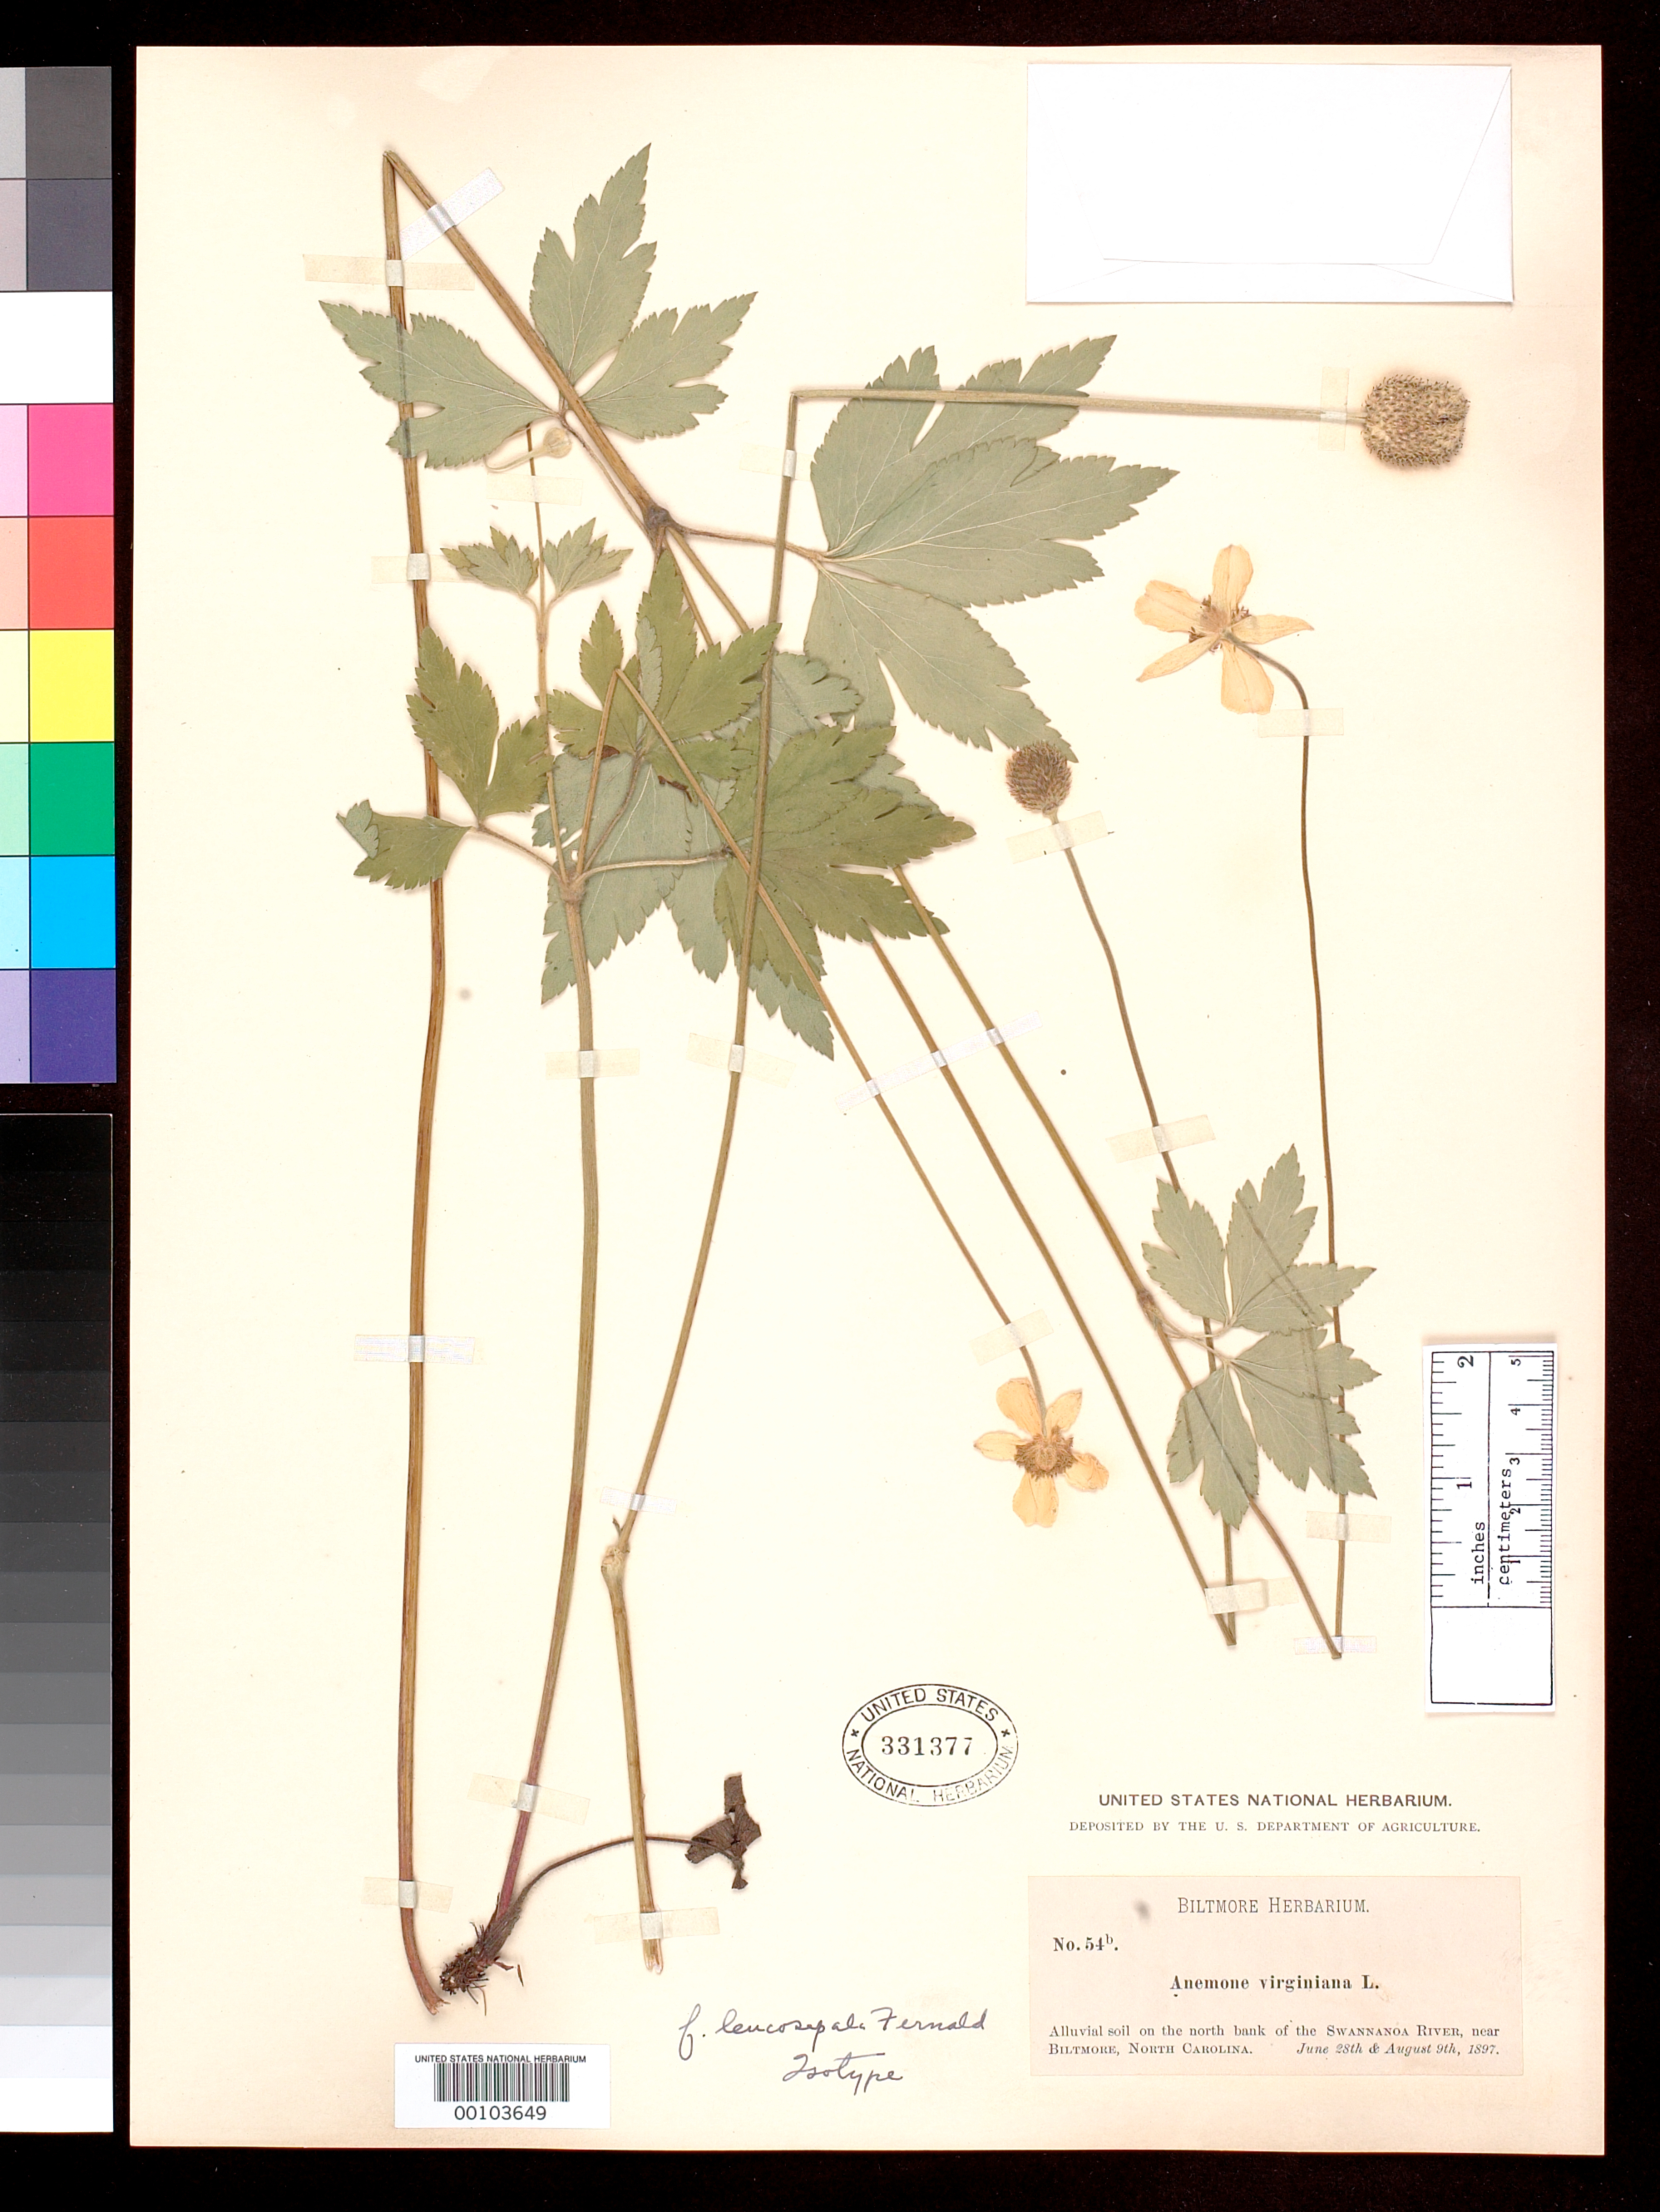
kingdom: Plantae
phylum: Tracheophyta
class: Magnoliopsida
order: Ranunculales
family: Ranunculaceae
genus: Anemone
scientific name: Anemone virginiana f. leucosepala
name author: Fernald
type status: Isotype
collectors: ex herb. Biltmore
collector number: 54b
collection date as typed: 25 Jun ---- and 09 Aug 1897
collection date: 1897-06-25,1897-08-09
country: United States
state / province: North Carolina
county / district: Buncombe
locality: N bank of Swannanoa River, near Biltmore.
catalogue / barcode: US 331377